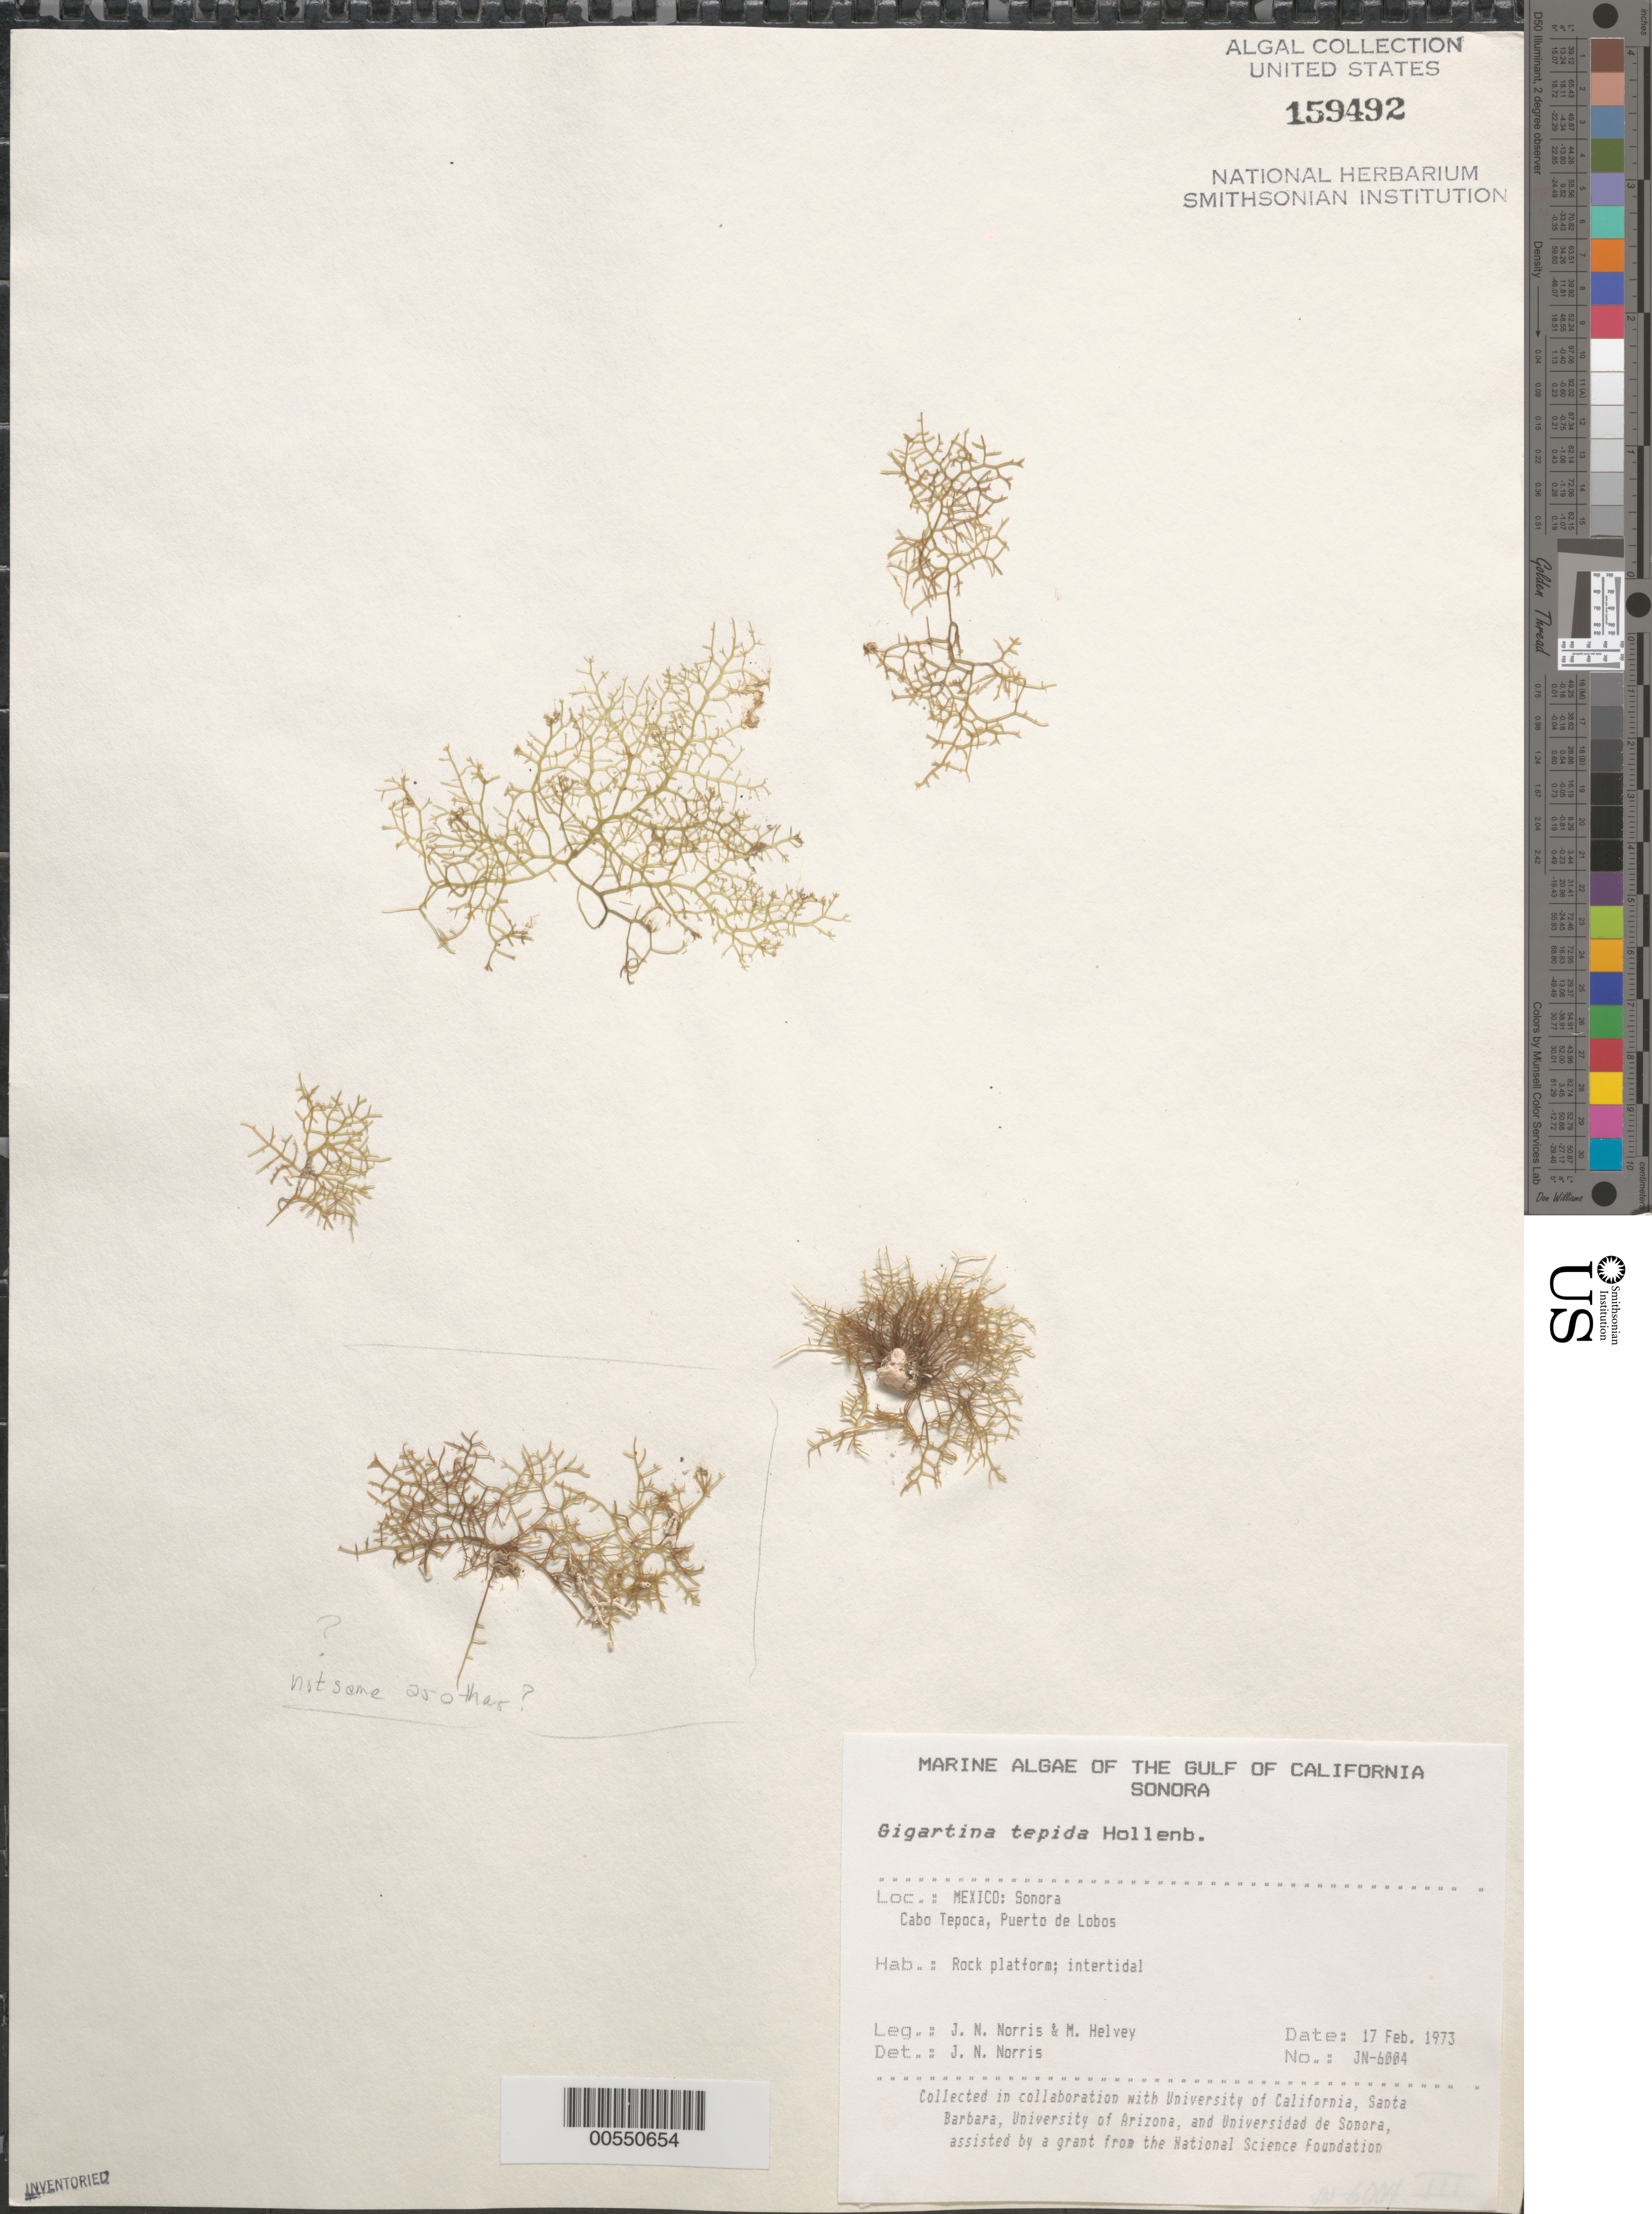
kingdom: Plantae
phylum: Rhodophyta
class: Florideophyceae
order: Gigartinales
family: Gigartinaceae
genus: Chondracanthus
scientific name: Chondracanthus tepidus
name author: (Hollenb.) Guiry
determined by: Algae name updating Project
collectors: J. N. Norris & M. Helvey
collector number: JN-6004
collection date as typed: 17 Feb 1973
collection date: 1973-02-17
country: Mexico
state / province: Sonora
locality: Cabo Tepoca, Puerto de Lobos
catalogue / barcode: US 159492